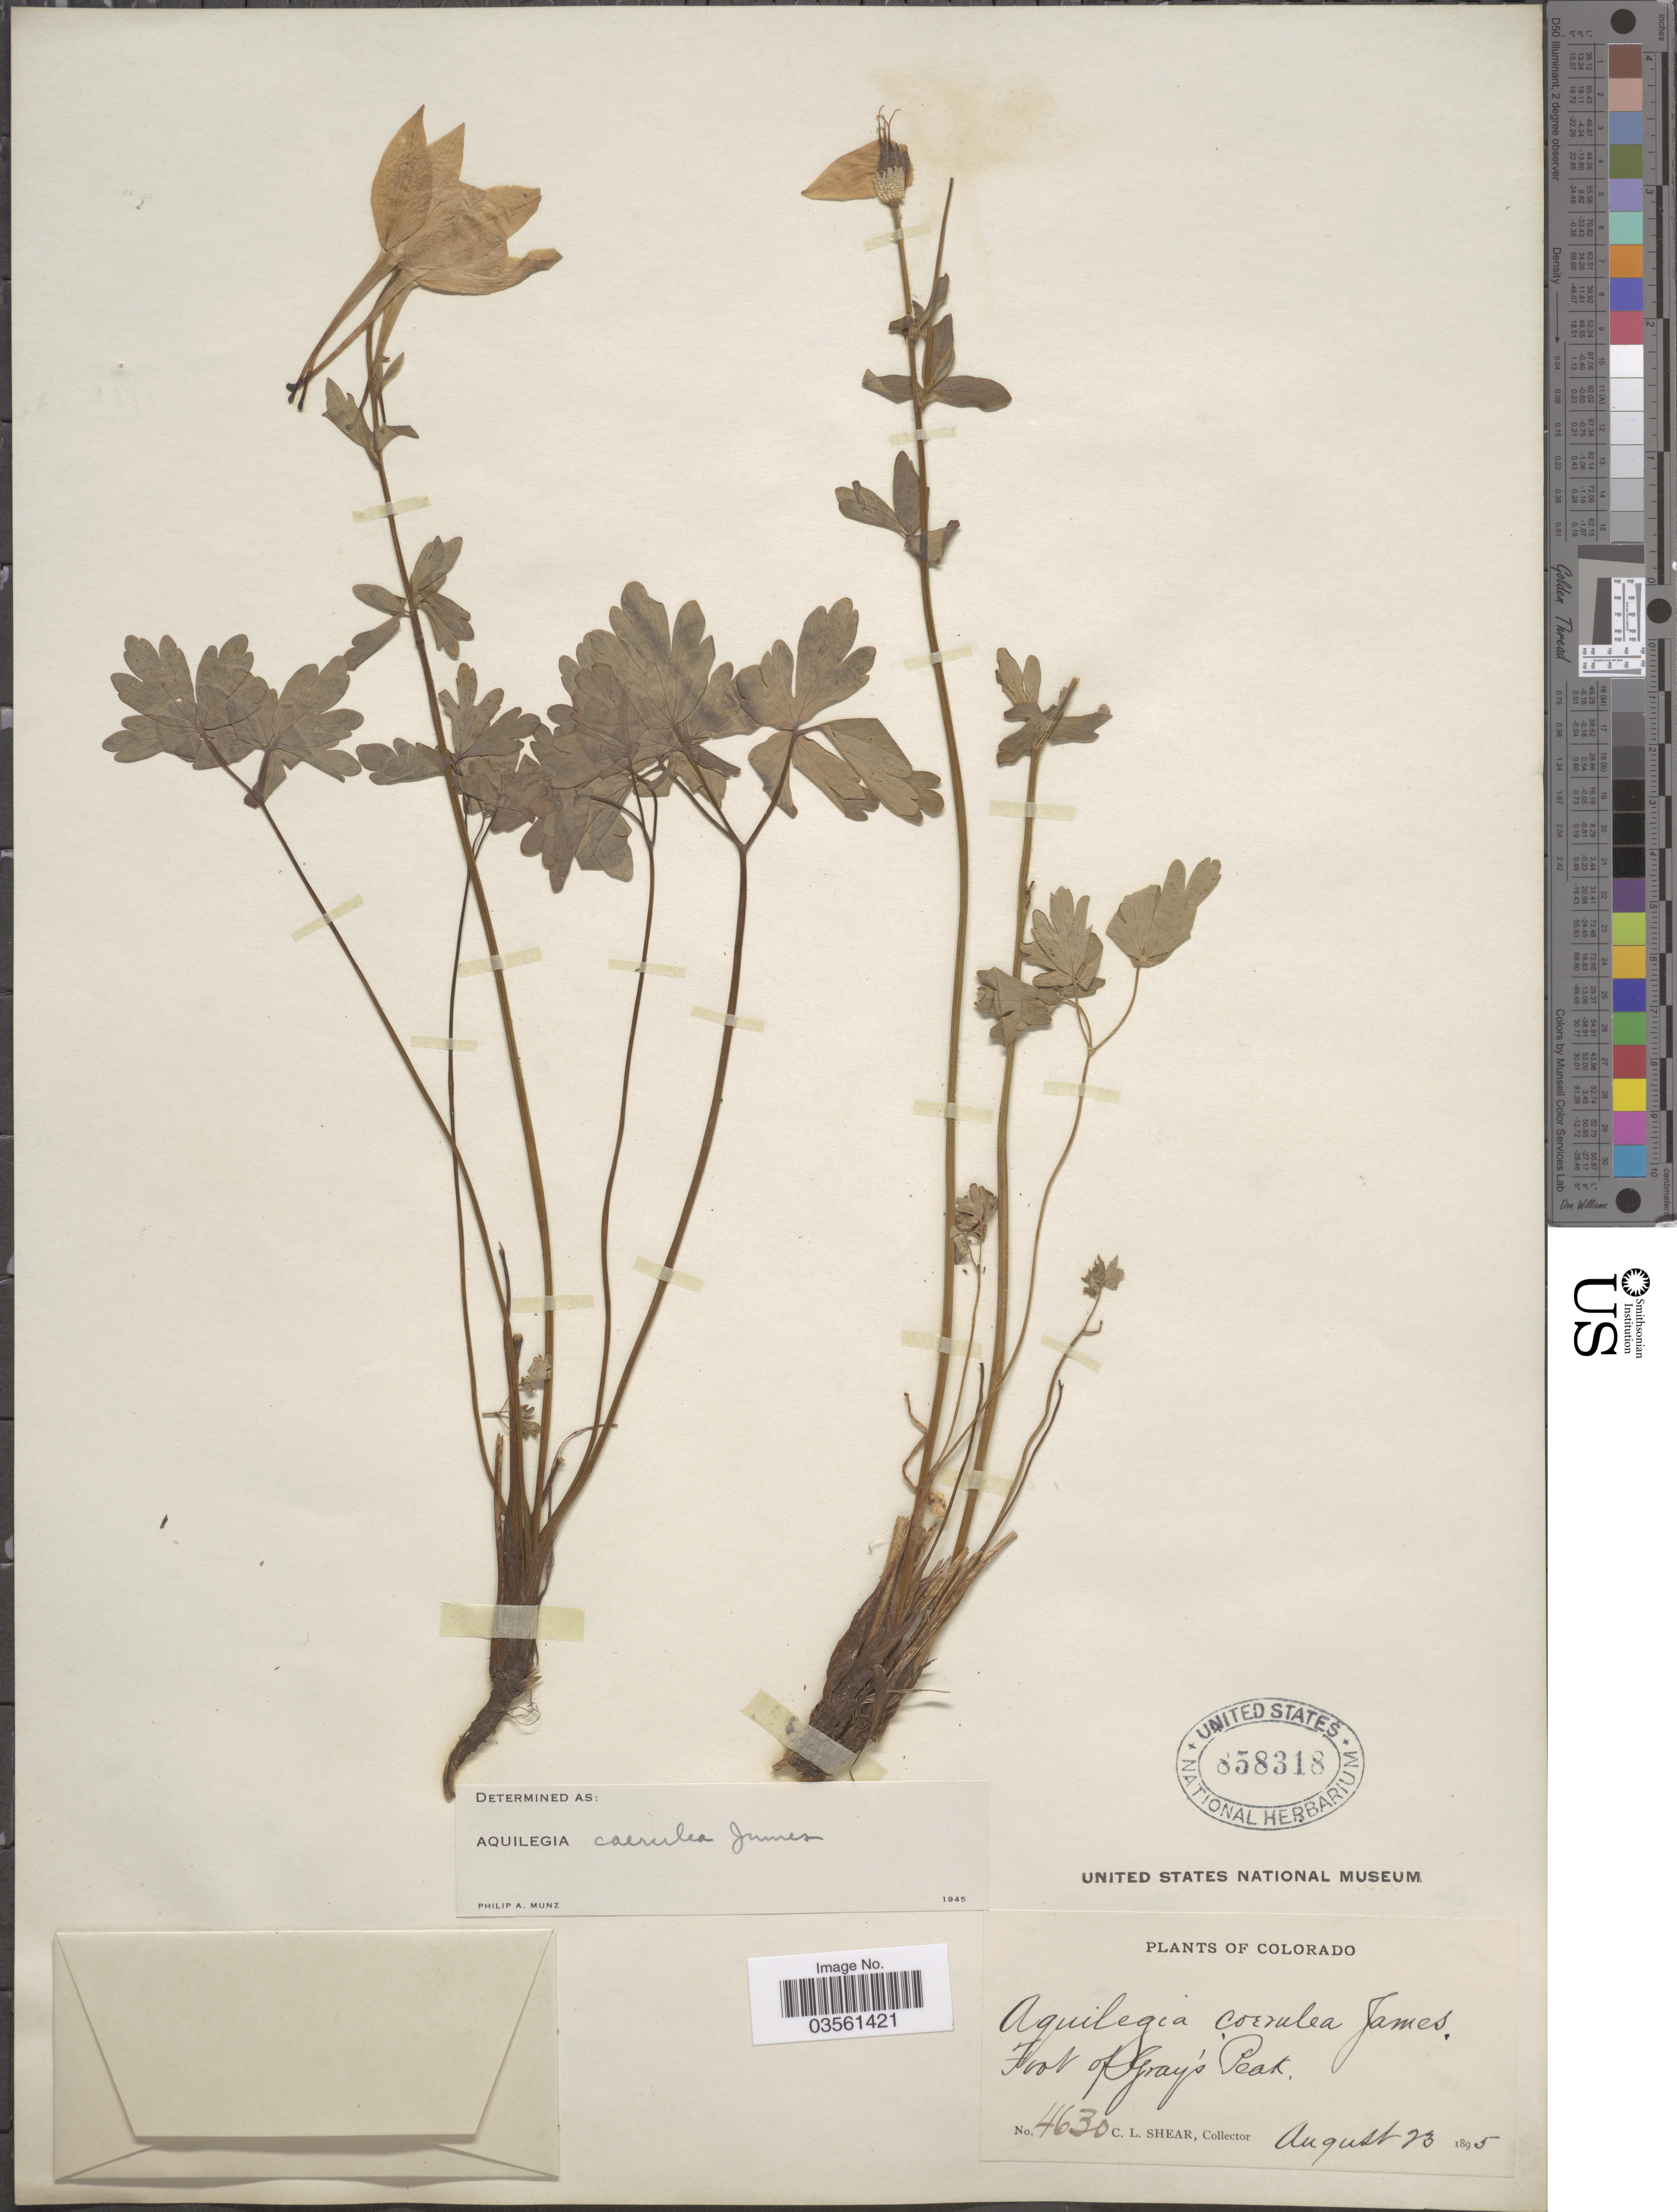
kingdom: Plantae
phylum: Tracheophyta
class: Magnoliopsida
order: Ranunculales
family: Ranunculaceae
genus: Aquilegia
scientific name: Aquilegia coerulea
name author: E. James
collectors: C. L. Shear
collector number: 4630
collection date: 1895-08-23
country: United States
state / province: Colorado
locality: Foot of Gray's Peak.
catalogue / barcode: US 858318